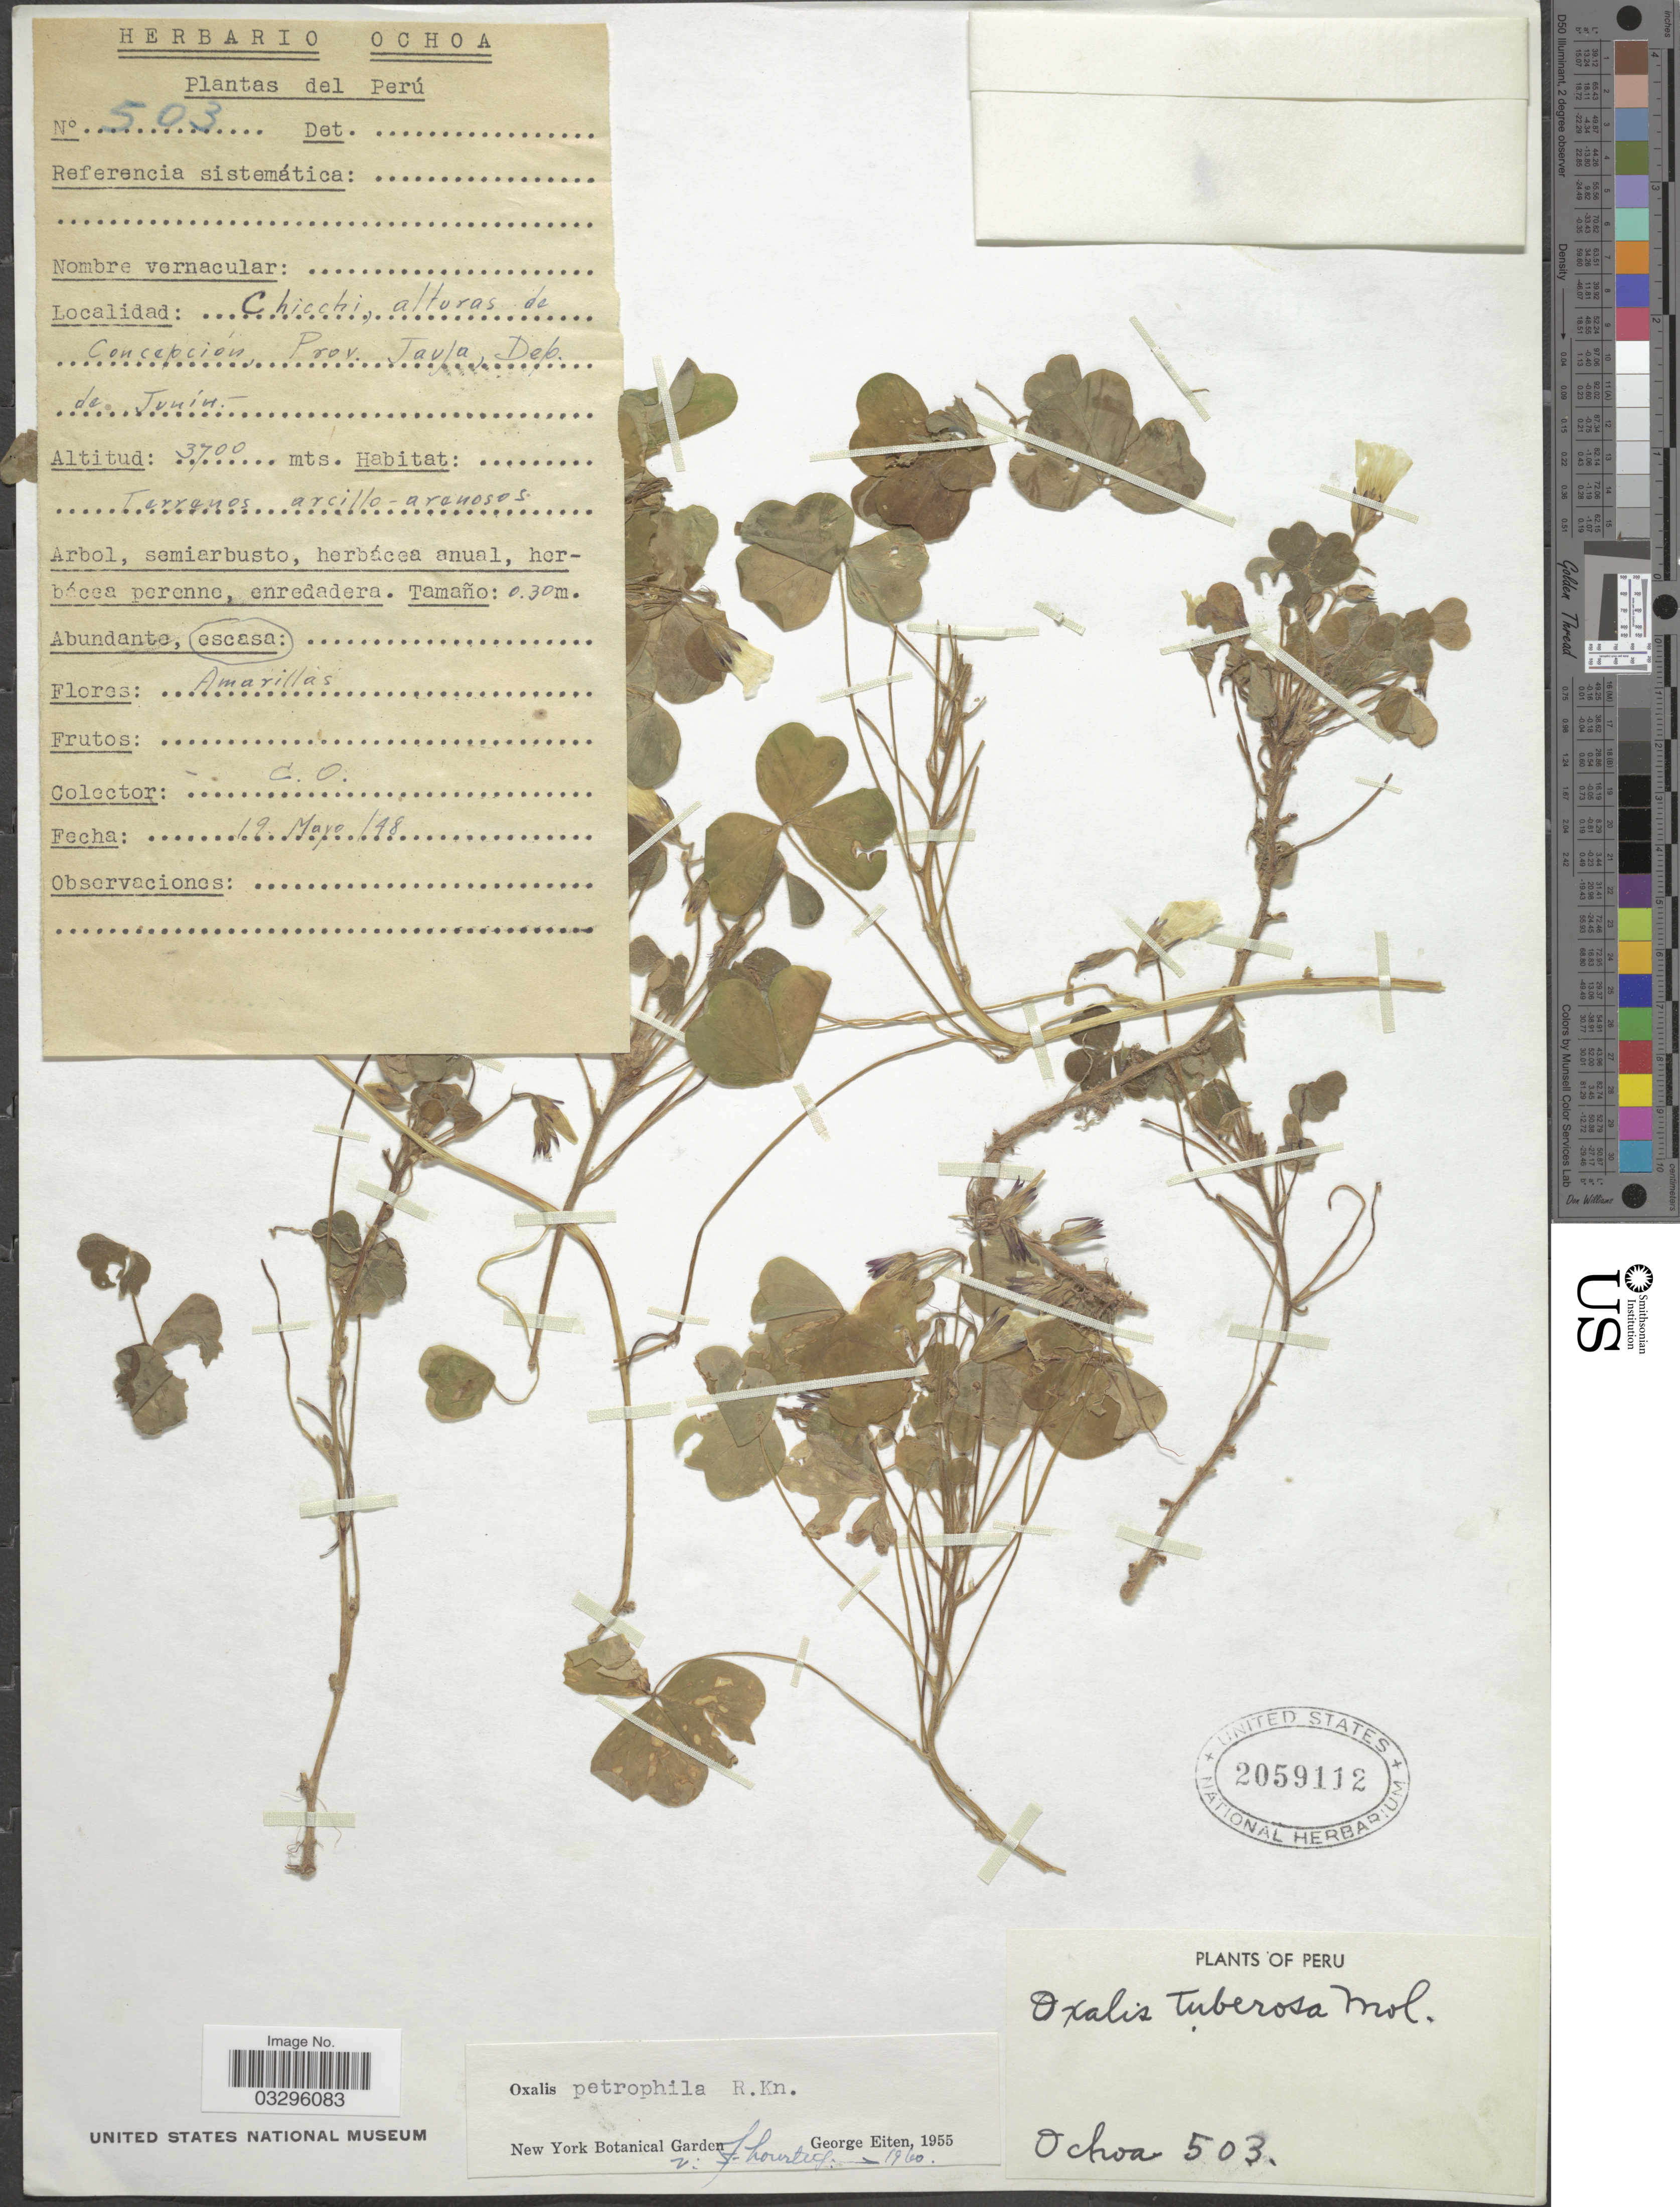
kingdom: Plantae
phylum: Tracheophyta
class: Magnoliopsida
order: Oxalidales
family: Oxalidaceae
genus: Oxalis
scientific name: Oxalis petrophila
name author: R. Knuth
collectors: C. Ochoa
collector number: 503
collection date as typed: Transcribed d/m/y: 19/5/48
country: Peru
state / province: Junín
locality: Chicchi, alturas de Concepción, Prov. Jauja, Dep. de Junin.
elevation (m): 3700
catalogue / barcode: US 2059112